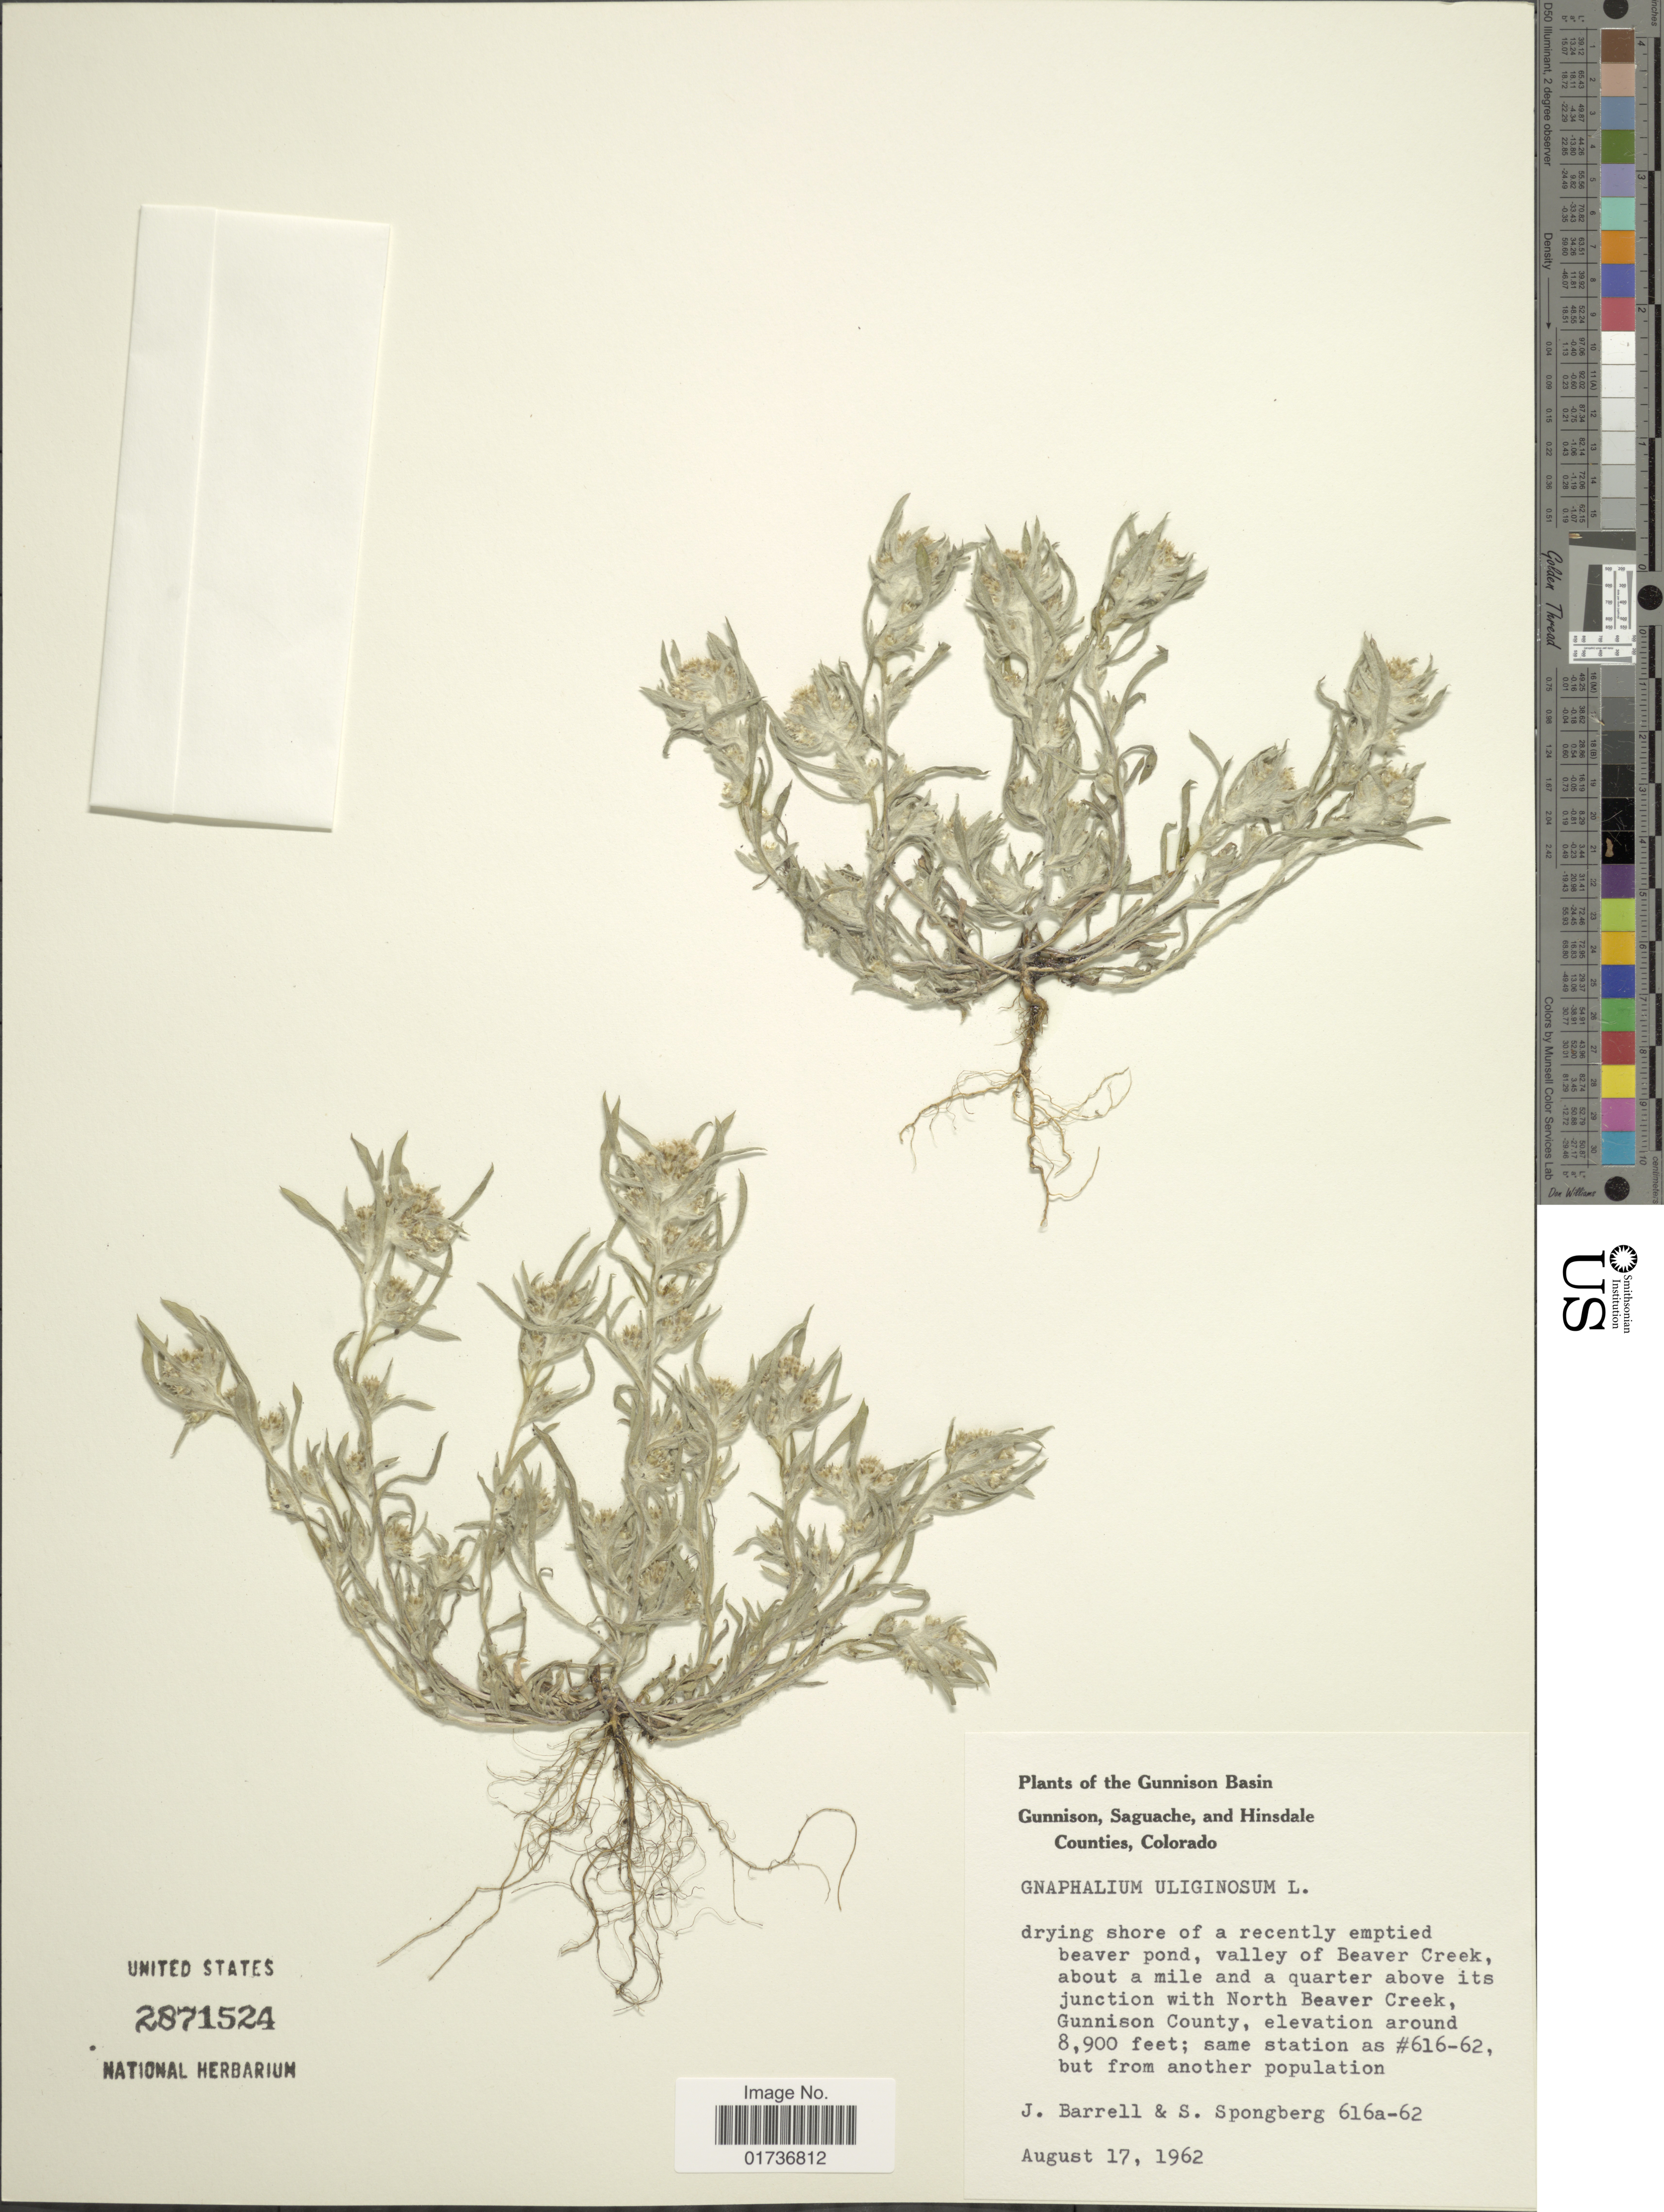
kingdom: Plantae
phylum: Tracheophyta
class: Magnoliopsida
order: Asterales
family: Asteraceae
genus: Gnaphalium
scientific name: Gnaphalium uliginosum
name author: L.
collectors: J. Barrell & S. A.Spongberg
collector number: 616a-62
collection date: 1962-08-17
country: United States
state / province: Colorado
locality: The Gunnison Basin, valley of Beaver Creek, about a mile and a quarter above its junction with North Beaver Creek, Gunnison County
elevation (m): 2713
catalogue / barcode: US 2871524